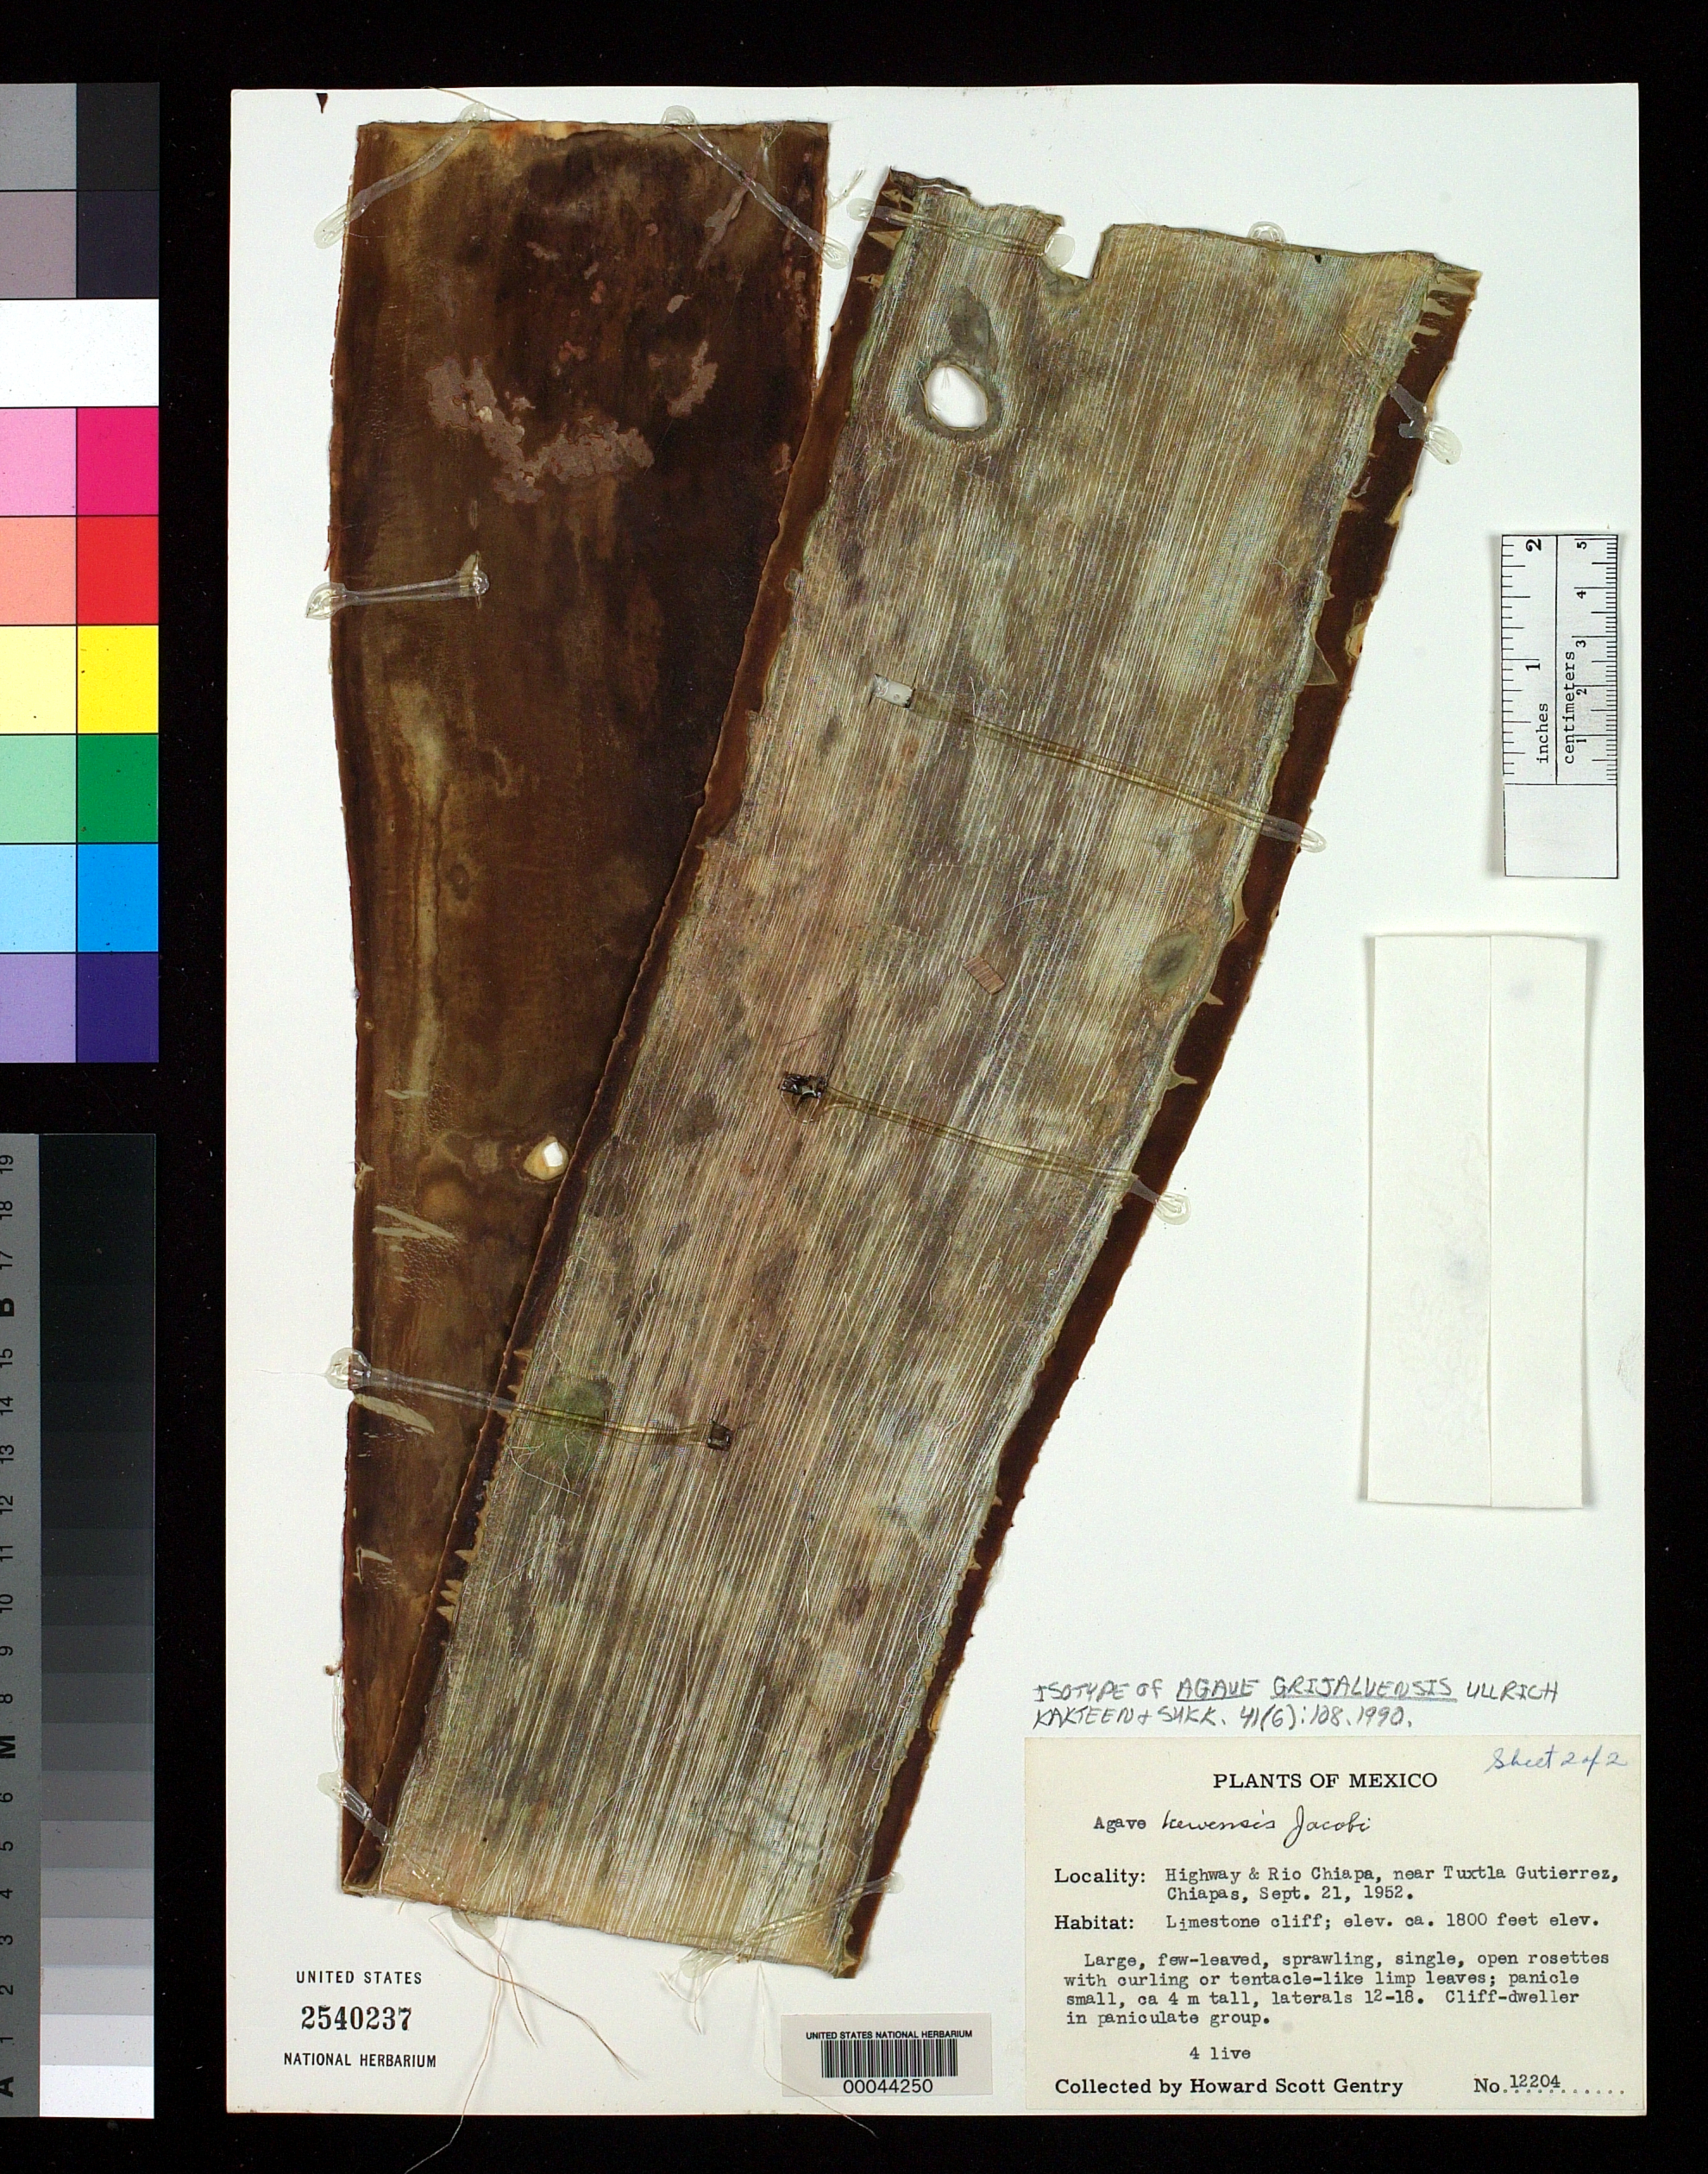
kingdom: Plantae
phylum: Tracheophyta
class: Liliopsida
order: Asparagales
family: Asparagaceae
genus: Agave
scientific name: Agave grijalvensis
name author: B. Ullrich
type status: Isotype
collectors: H. S. Gentry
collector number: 12204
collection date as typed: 21 Sep 1952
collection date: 1952-09-21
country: Mexico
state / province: Chiapas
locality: Highway & Rio Chiapa, near Tuxtla Gutierrez.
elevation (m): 549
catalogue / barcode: US 2540237